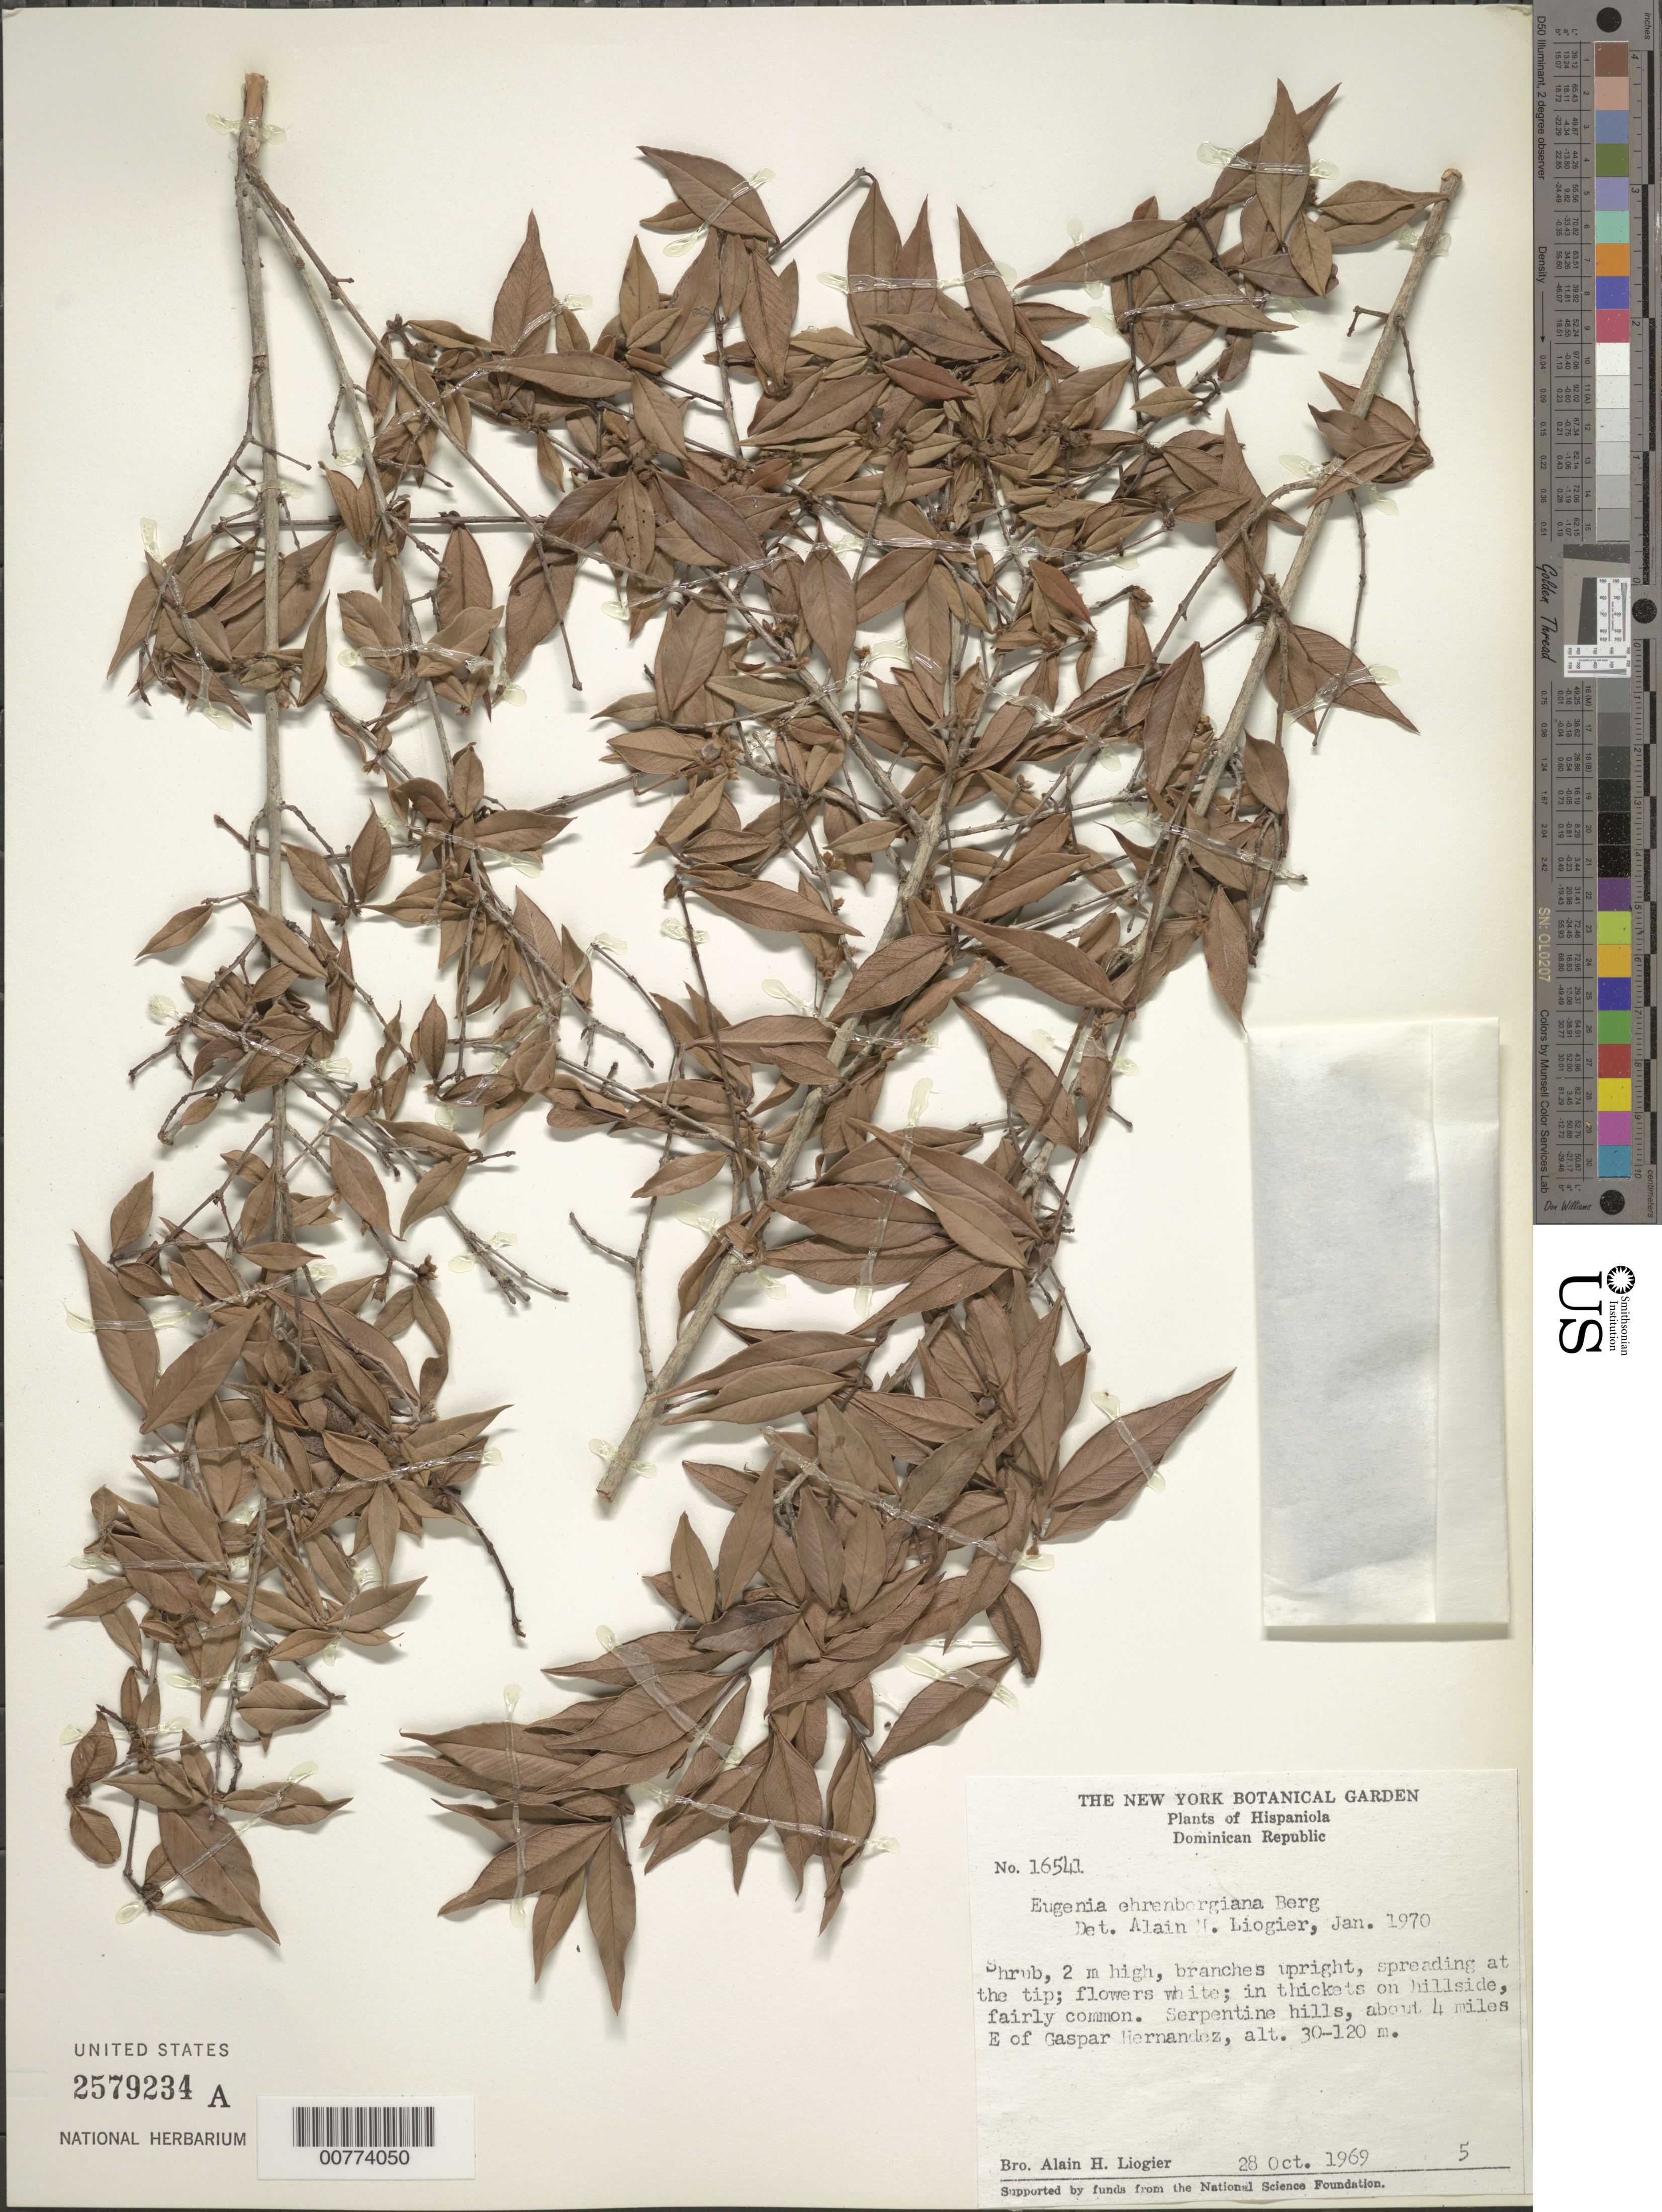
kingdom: Plantae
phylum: Tracheophyta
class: Magnoliopsida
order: Myrtales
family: Myrtaceae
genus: Eugenia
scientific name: Eugenia ehrenbergiana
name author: O. Berg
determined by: Liogier, Alain H.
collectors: A. H. Liogier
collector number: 16541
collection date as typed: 28 Oct 1969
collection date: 1969-10-28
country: Dominican Republic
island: Hispaniola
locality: Serpentine hills, about 4 miles E of Gaspar Hernández.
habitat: In thickets on hillside.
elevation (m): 30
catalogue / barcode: US 2579234A